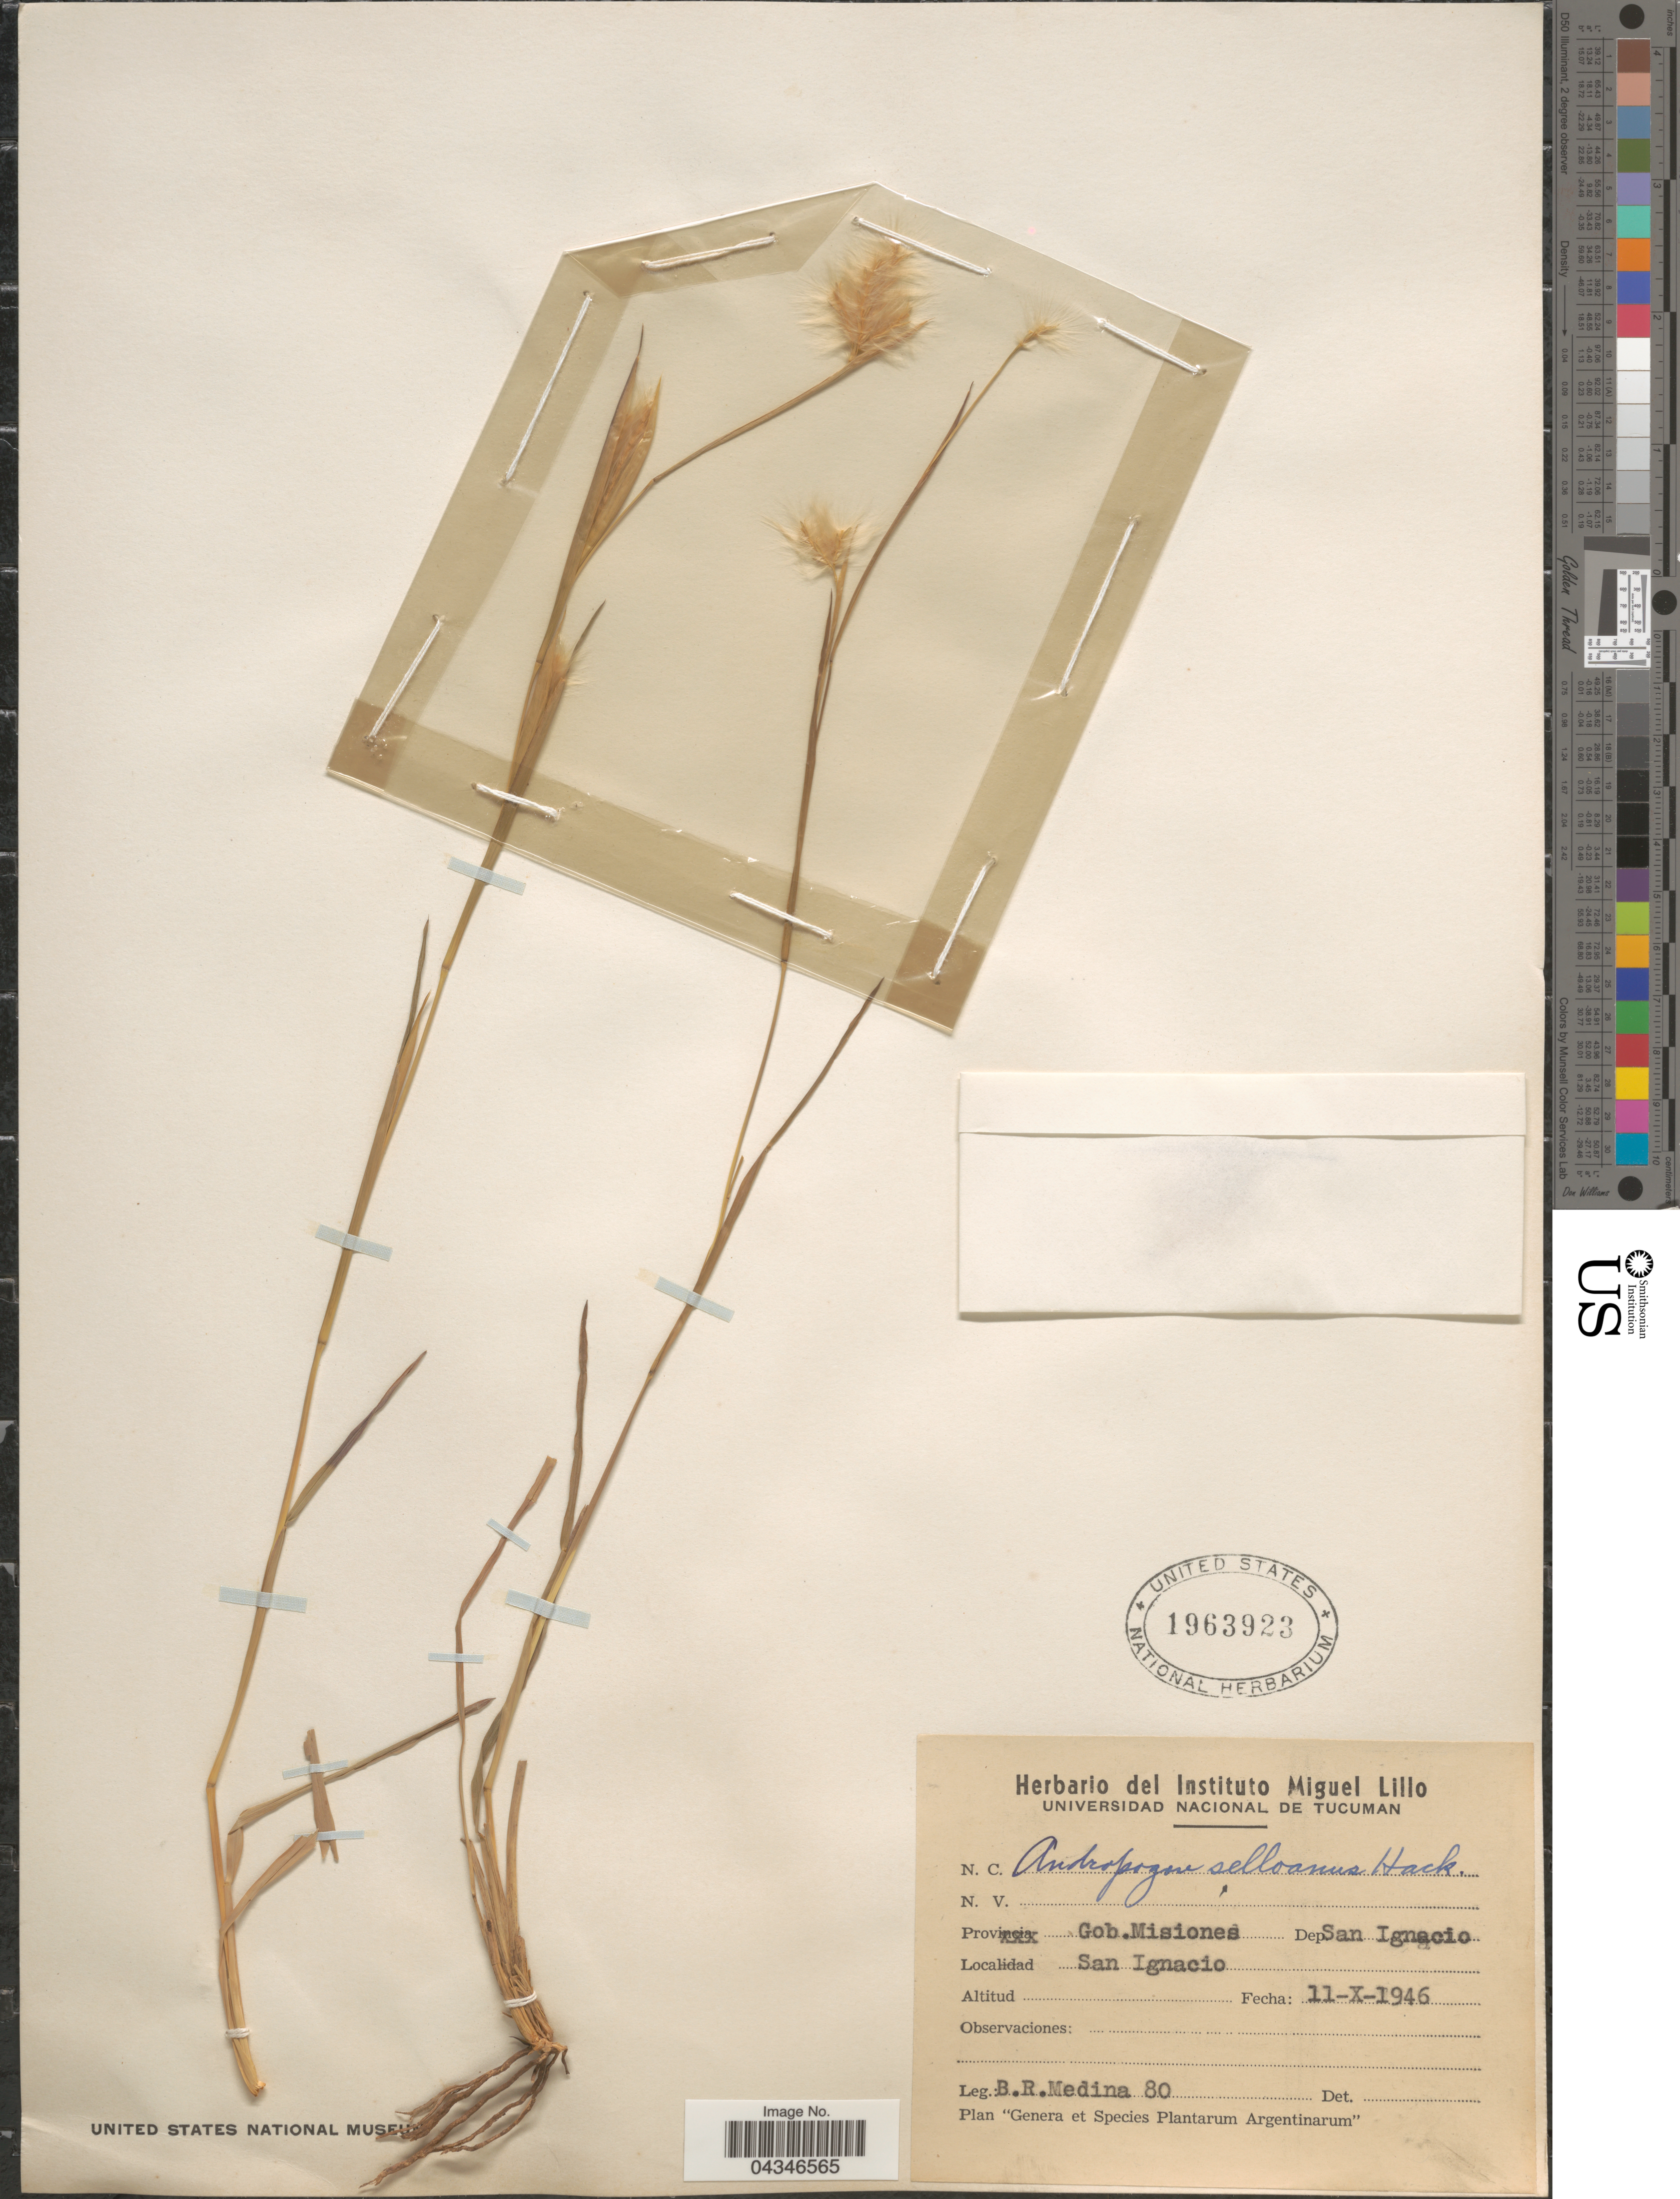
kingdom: Plantae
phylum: Tracheophyta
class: Liliopsida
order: Poales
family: Poaceae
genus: Andropogon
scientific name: Andropogon selloanus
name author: (Hack.) Hack.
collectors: B. Medina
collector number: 80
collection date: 1946-10-11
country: Argentina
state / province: Misiones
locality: Gob. Misiones. Dep. San Ignacio. San Ignacio.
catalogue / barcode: US 1963923